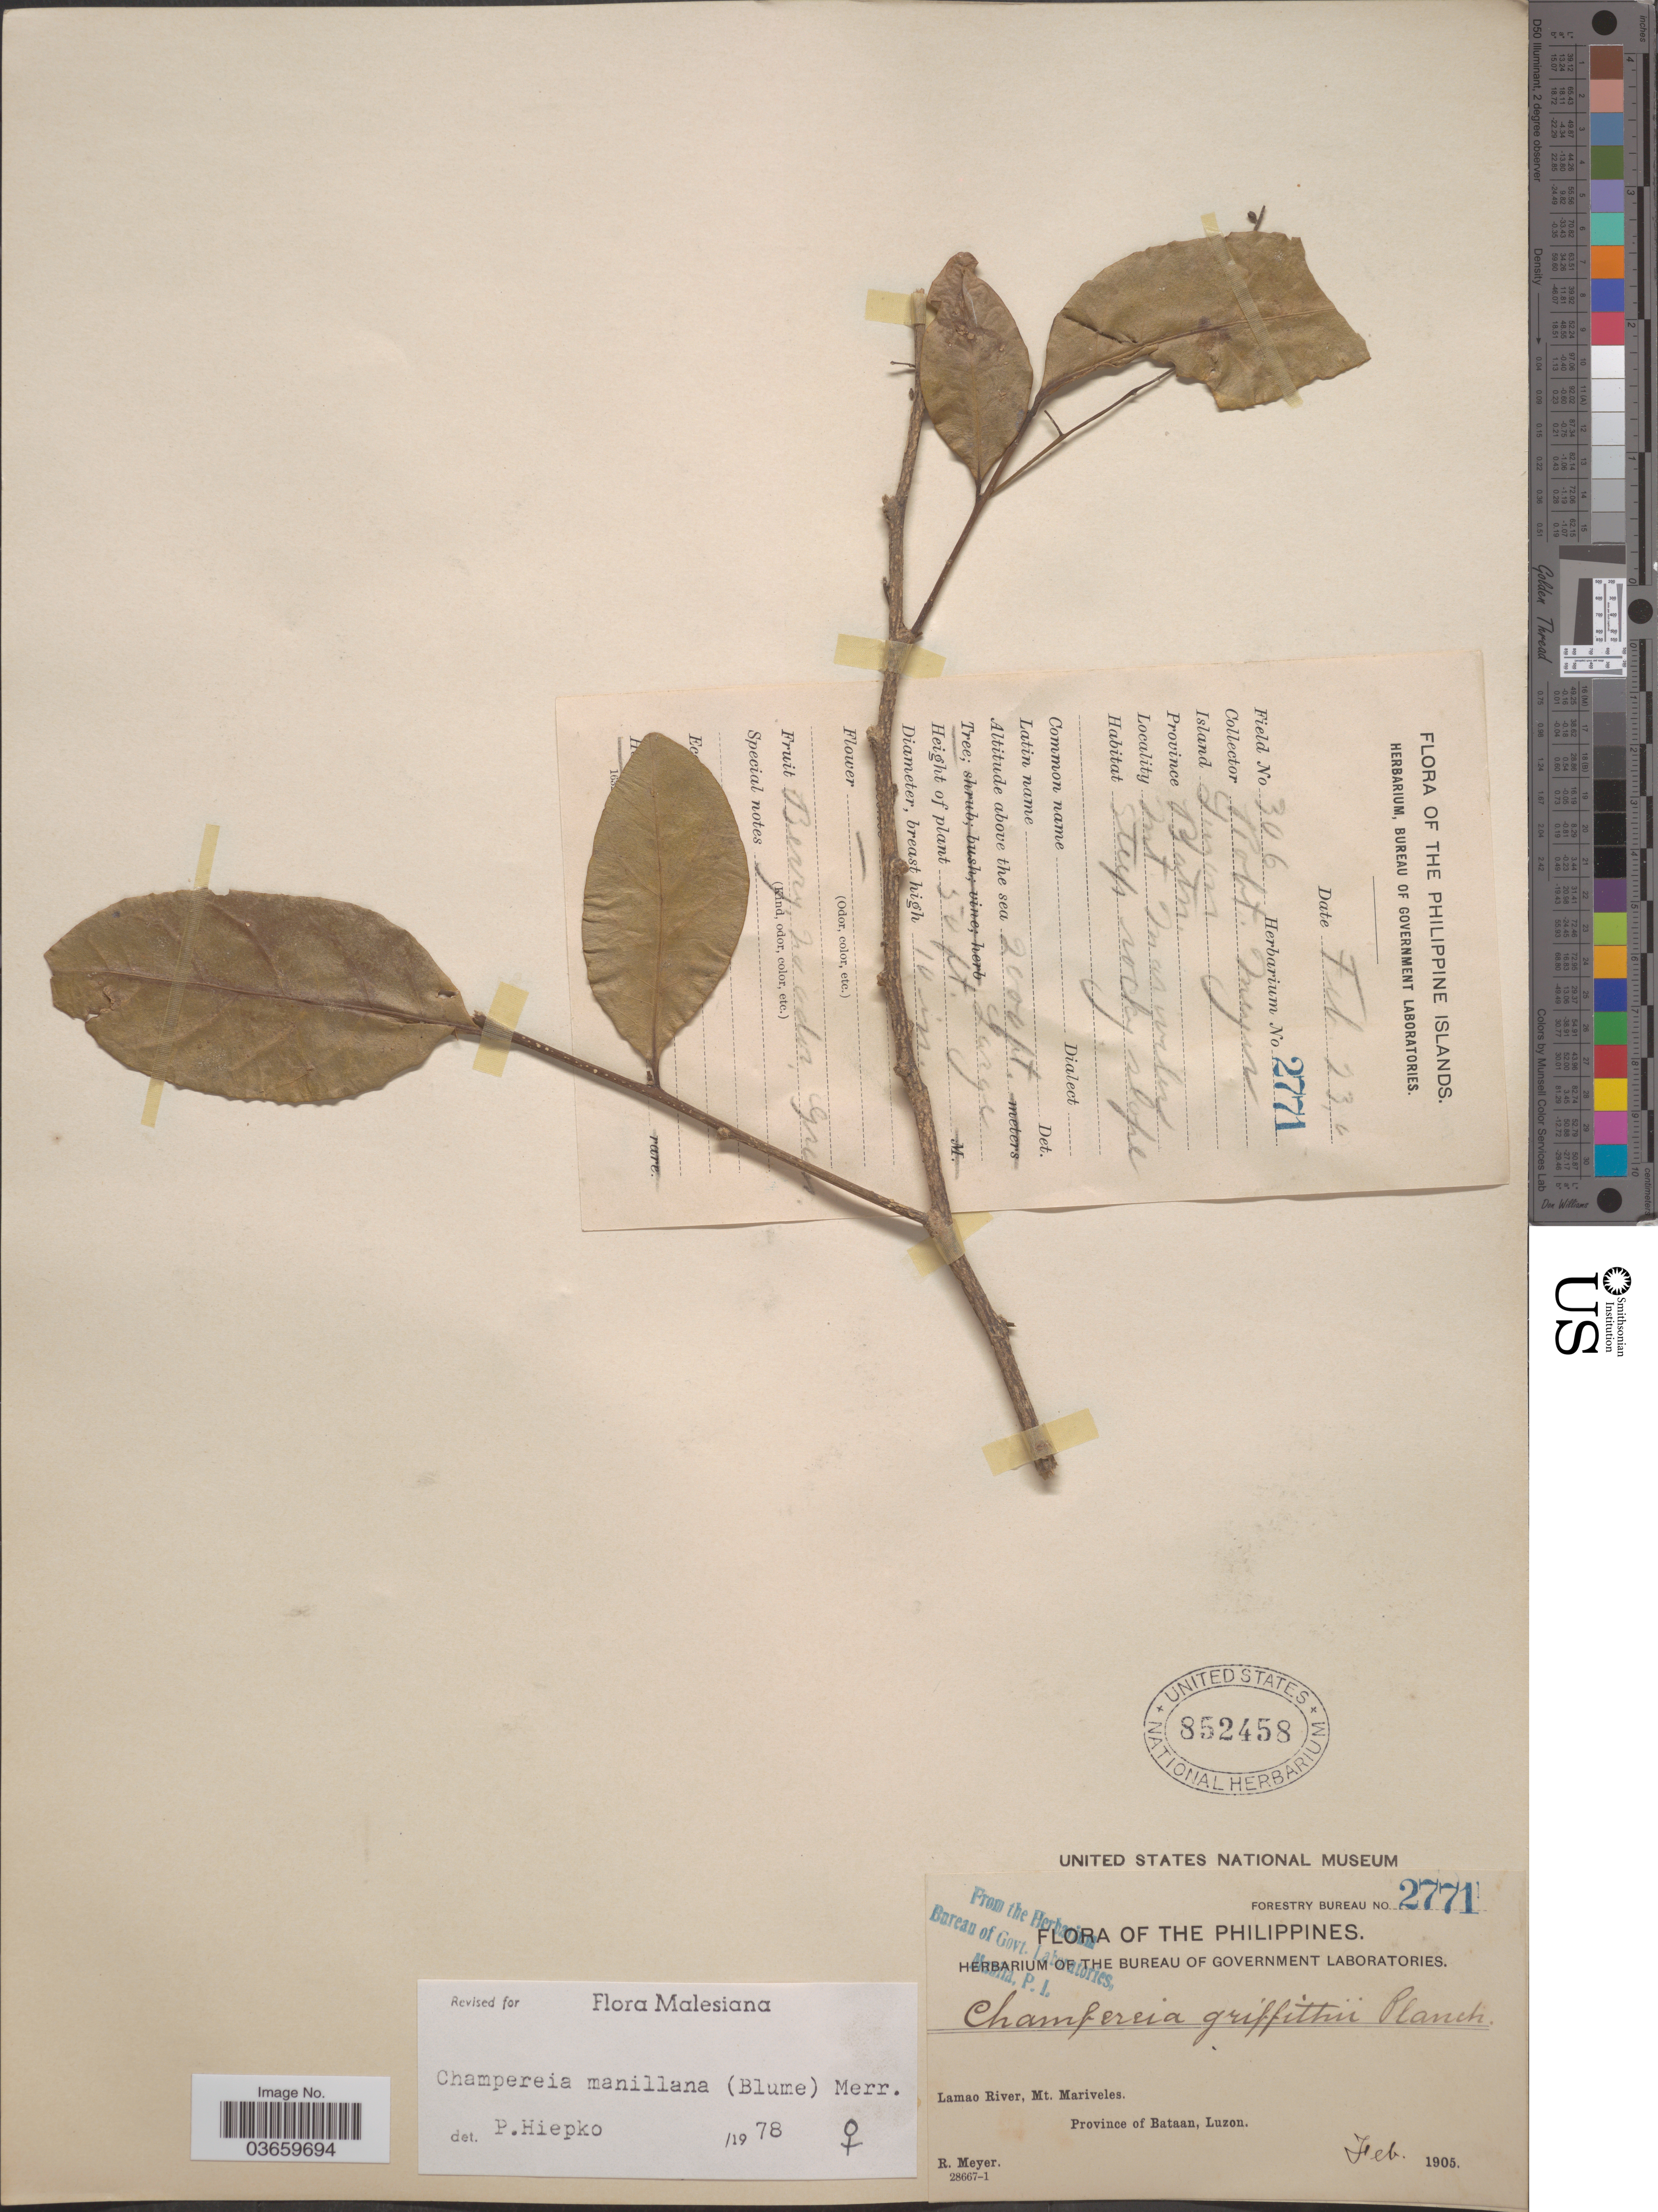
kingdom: Plantae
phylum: Tracheophyta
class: Magnoliopsida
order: Santalales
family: Opiliaceae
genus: Champereia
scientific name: Champereia manillana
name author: (Blume) Merr.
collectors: R. Meyer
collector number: Forestry Bureau 2771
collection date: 1905-02-23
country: Philippines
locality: Island Luzon. Lamao River, Mt. Mariveles. Province of Bataan, Luzon.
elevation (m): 610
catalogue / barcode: US 852458